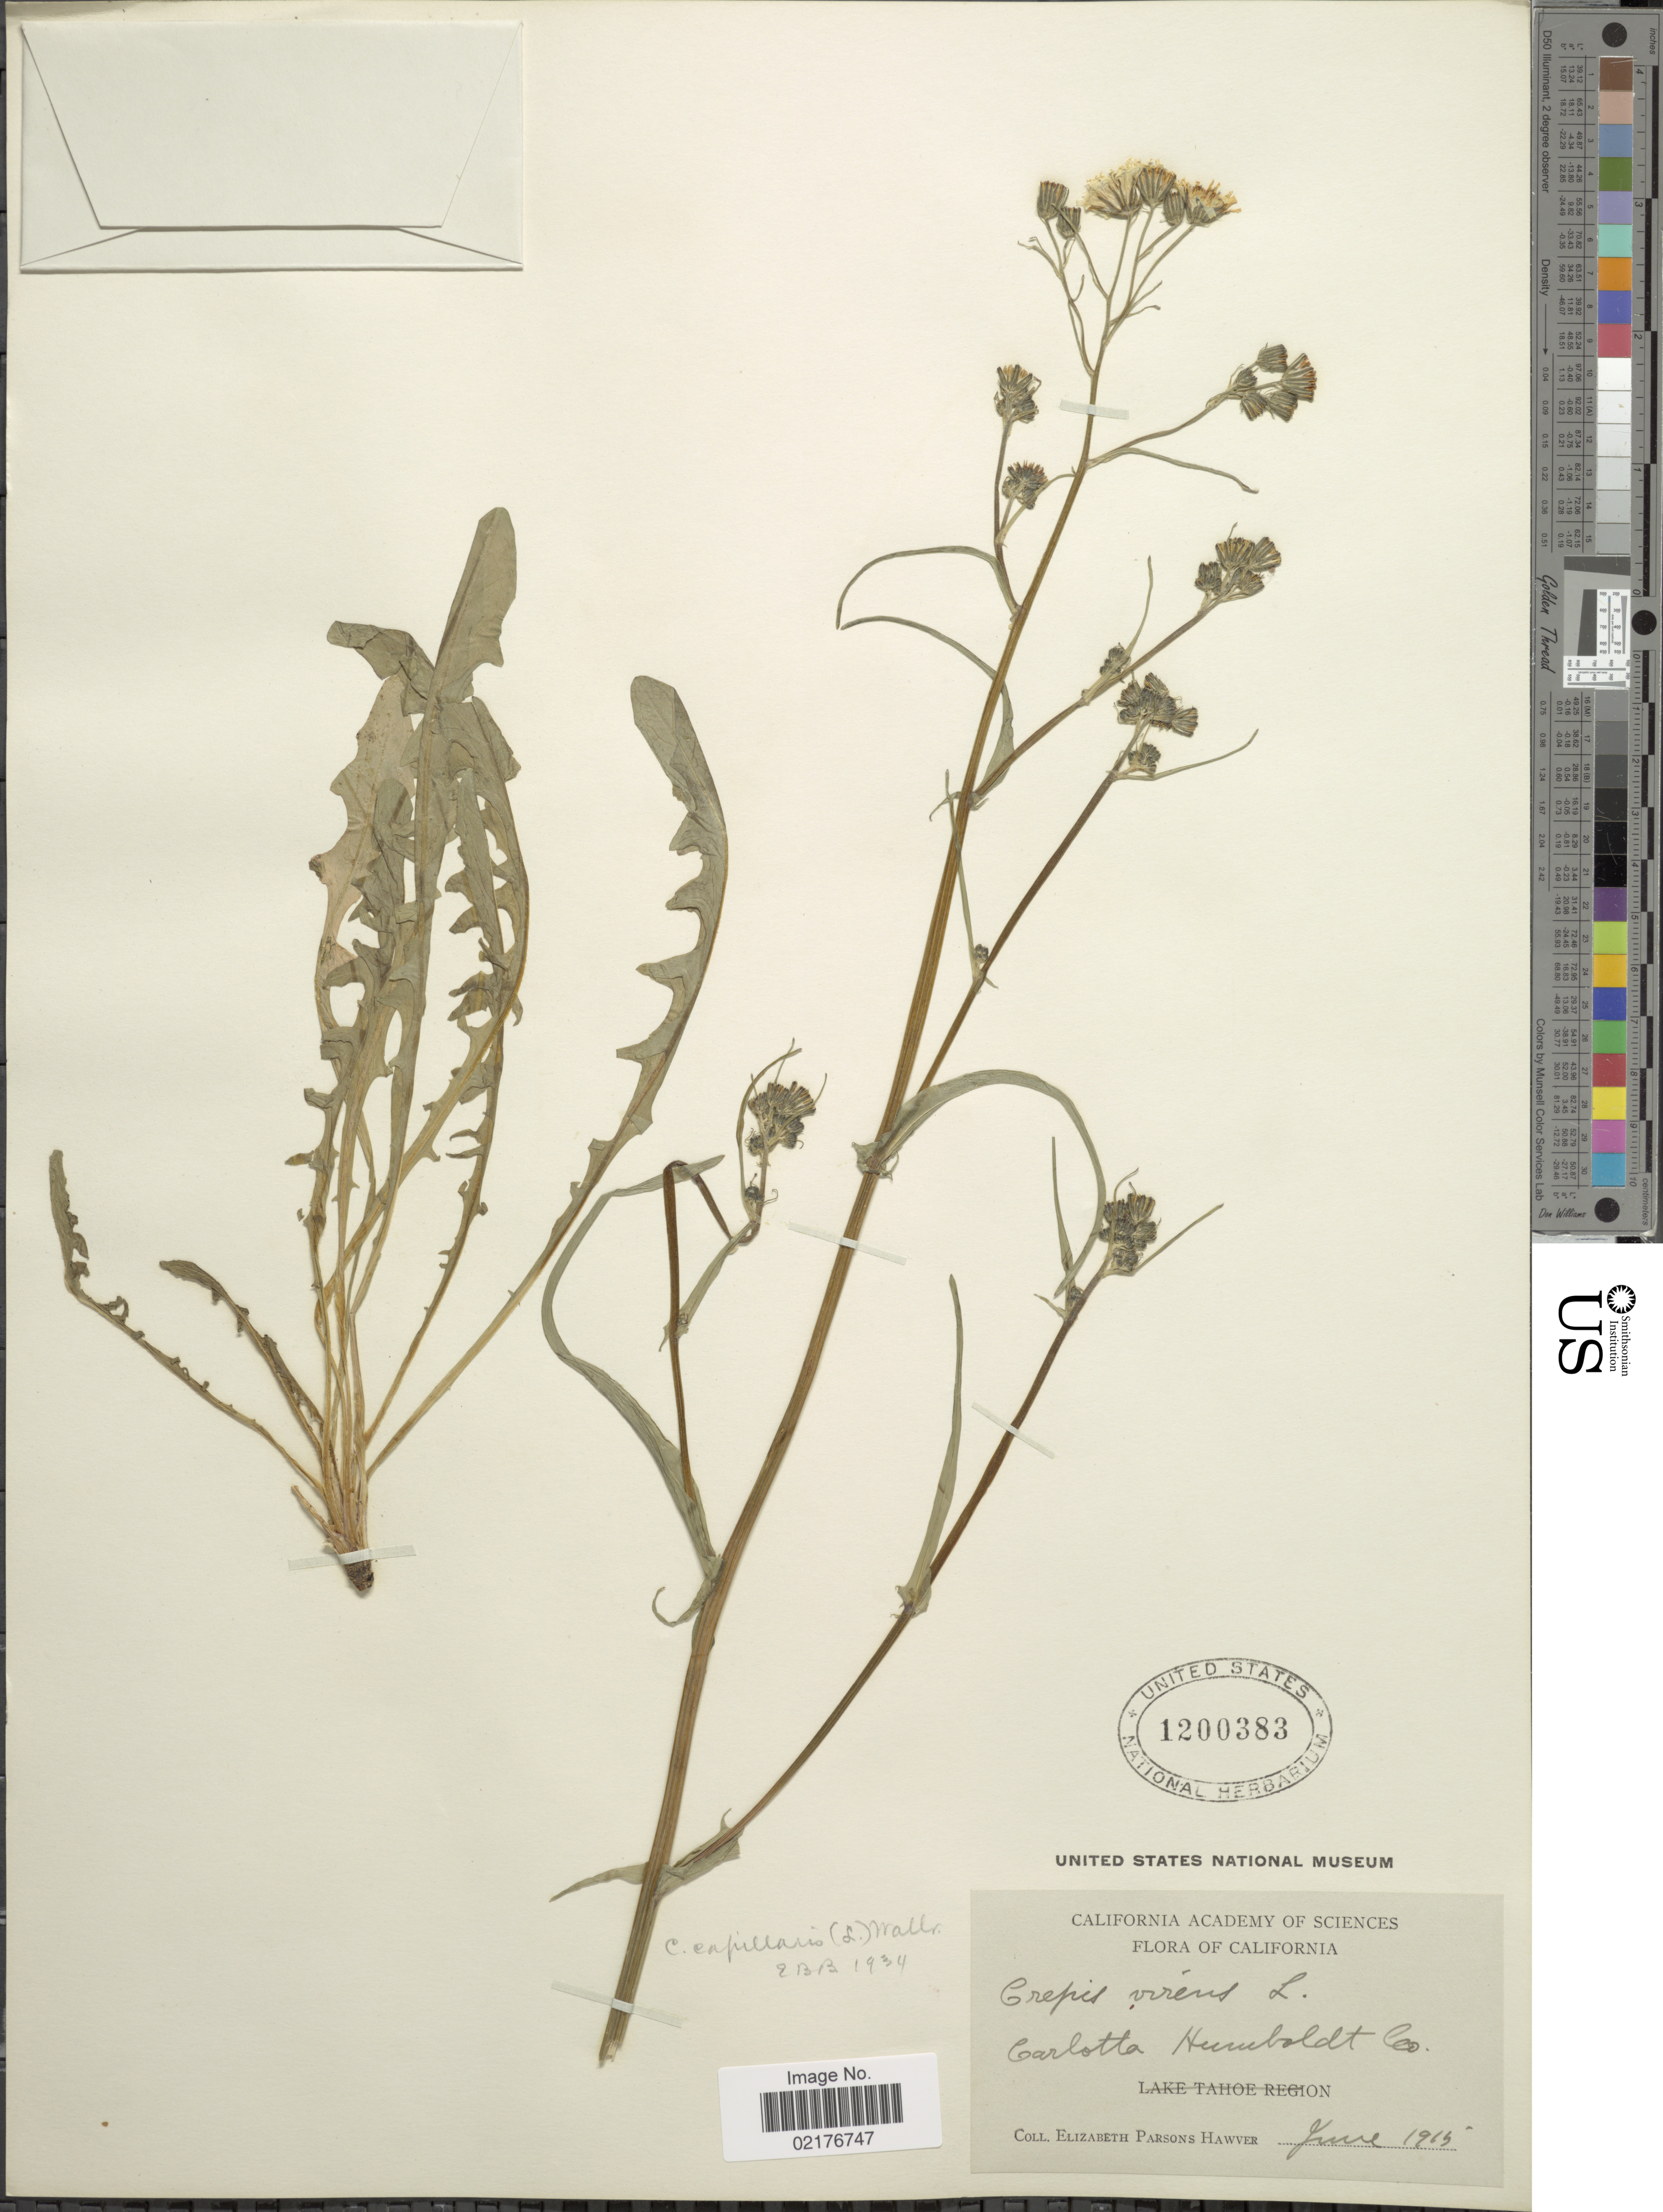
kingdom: Plantae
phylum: Tracheophyta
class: Magnoliopsida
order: Asterales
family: Asteraceae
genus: Crepis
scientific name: Crepis capillaris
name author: (L.) Wallr.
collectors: E. Hawver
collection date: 1915-06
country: United States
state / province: California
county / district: Humboldt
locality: Carlotta Humboldt Co.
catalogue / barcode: US 1200383